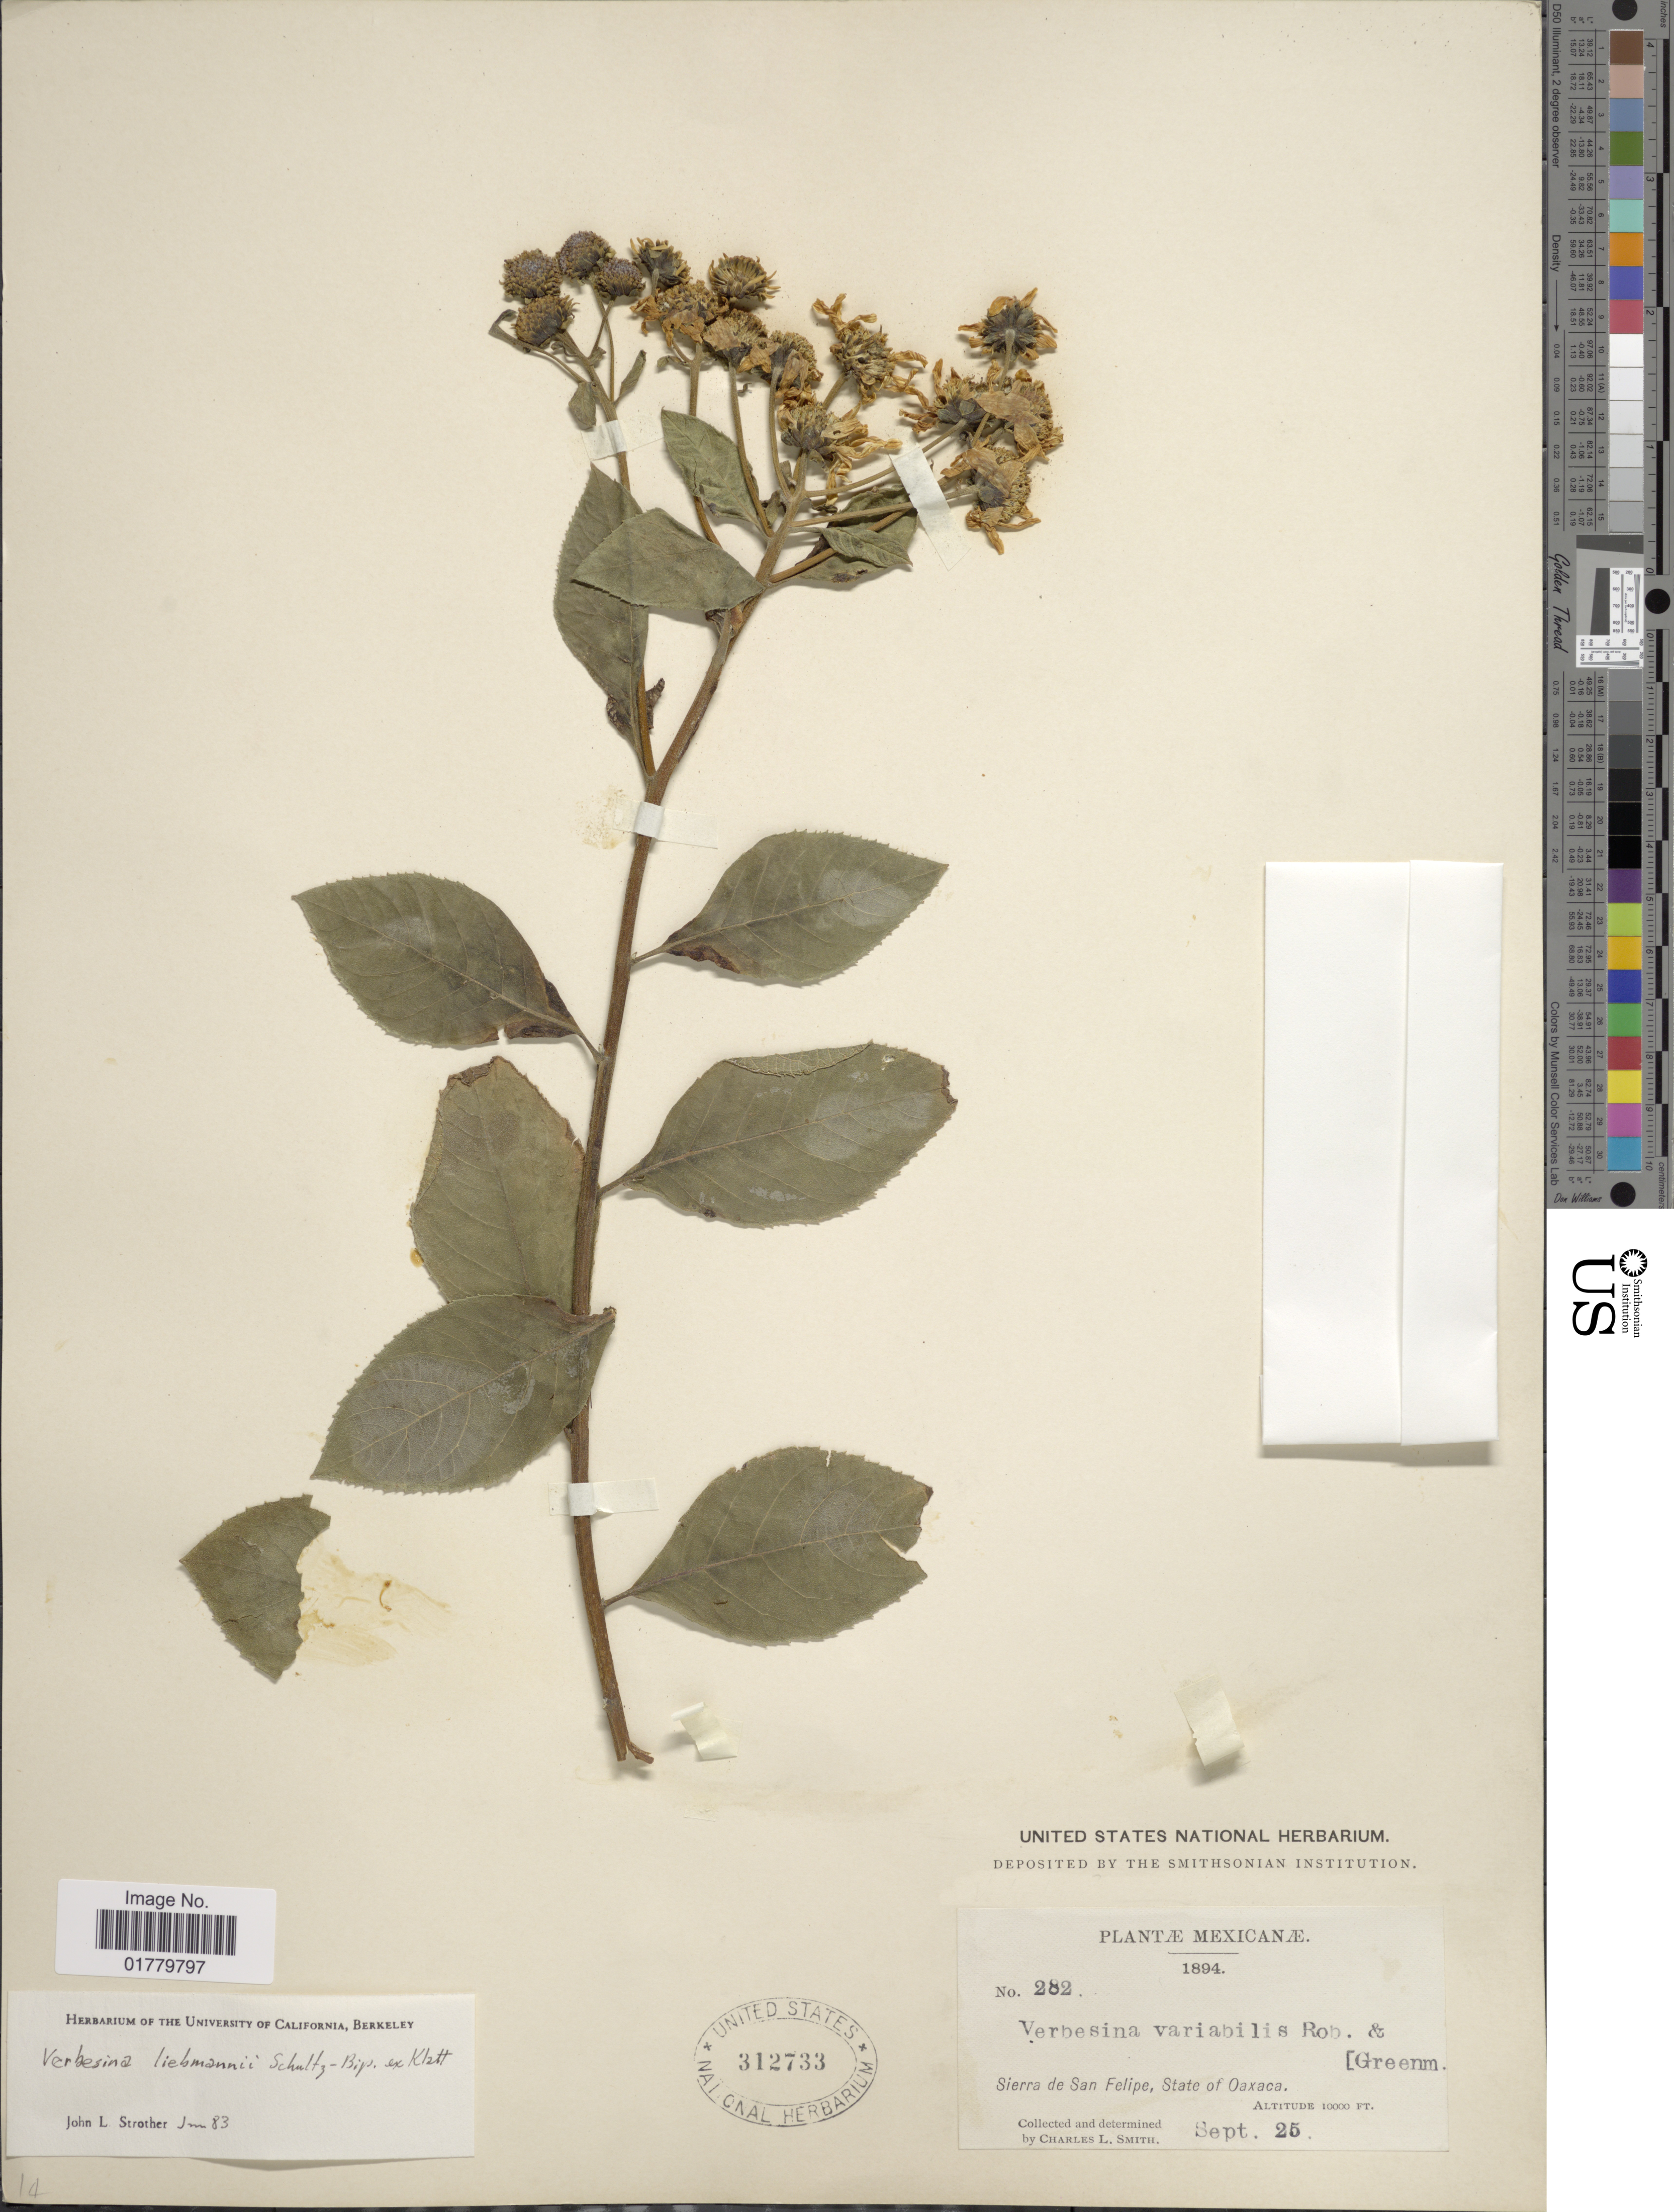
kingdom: Plantae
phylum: Tracheophyta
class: Magnoliopsida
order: Asterales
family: Asteraceae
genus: Verbesina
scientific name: Verbesina liebmannii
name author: Sch. Bip. ex Klatt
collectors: C. L. Smith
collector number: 282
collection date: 1894-09-25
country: Mexico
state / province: Oaxaca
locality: Sierra de San Felipe, State of Oaxaca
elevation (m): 3048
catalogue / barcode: US 312733